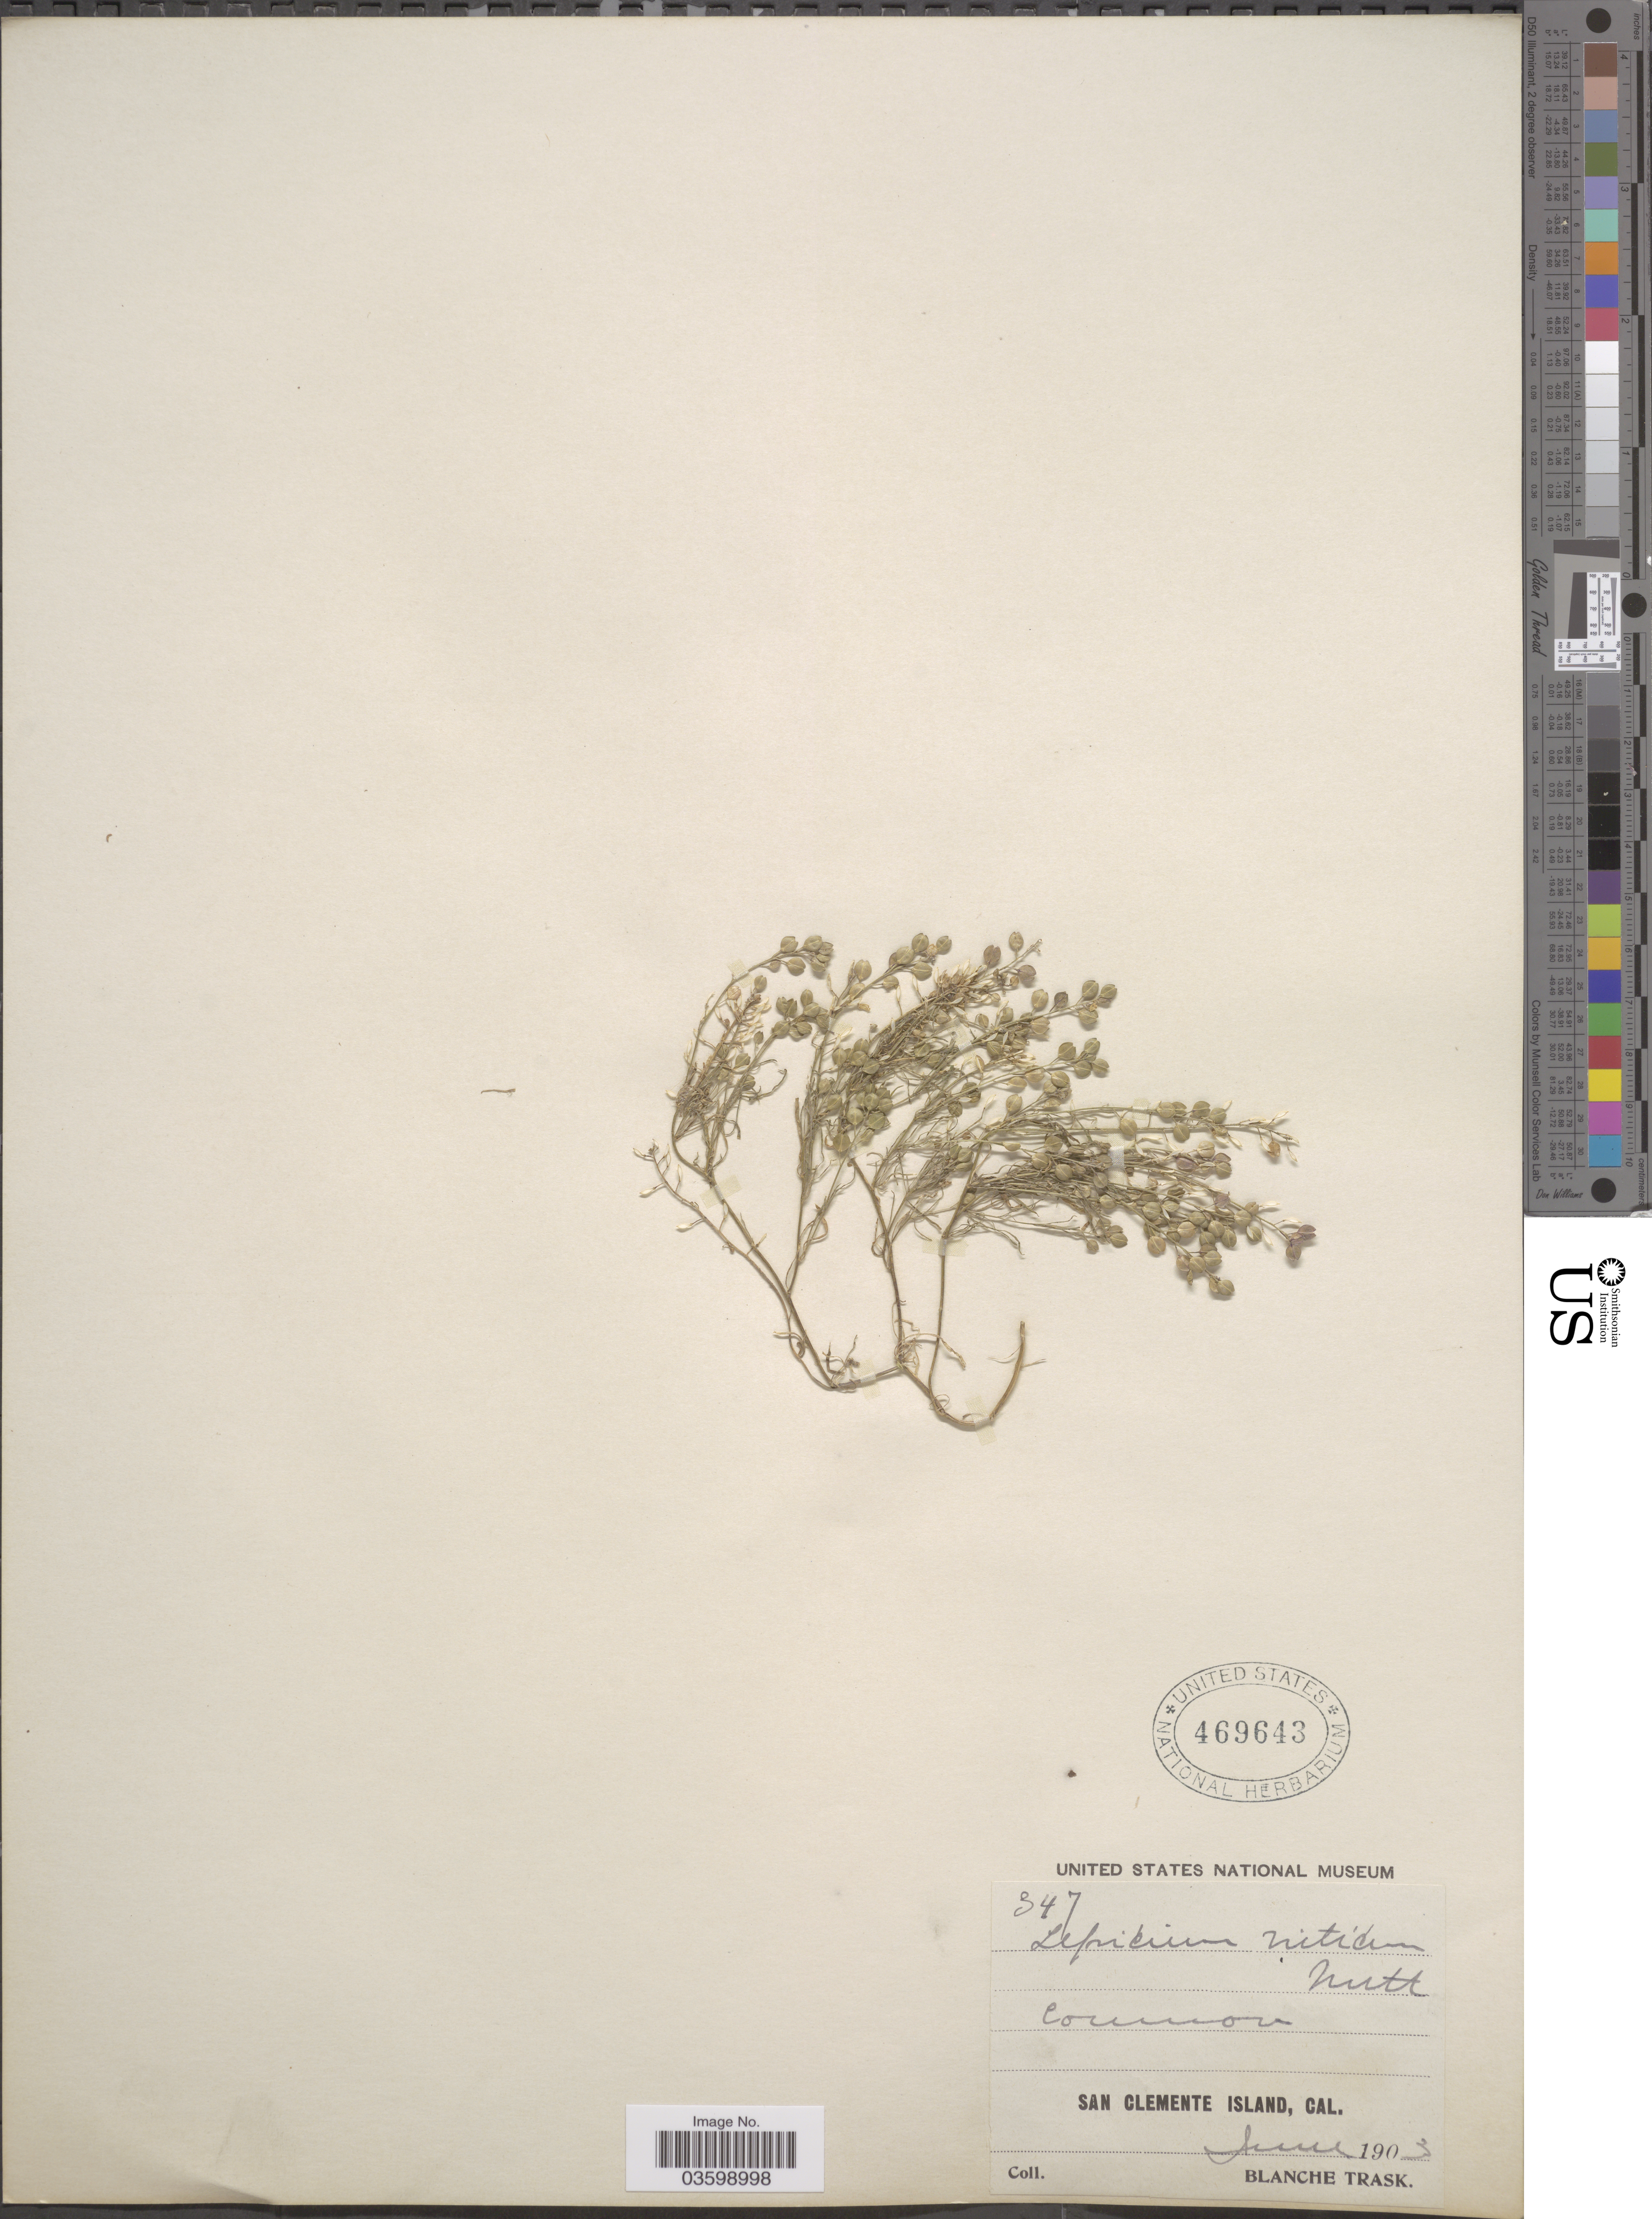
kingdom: Plantae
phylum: Tracheophyta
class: Magnoliopsida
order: Brassicales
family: Brassicaceae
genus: Lepidium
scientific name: Lepidium nitidum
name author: Nutt.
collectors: B. Trask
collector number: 347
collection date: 1903-06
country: United States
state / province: California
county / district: Los Angeles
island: San Clemente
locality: San Clemente Island.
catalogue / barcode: US 469643